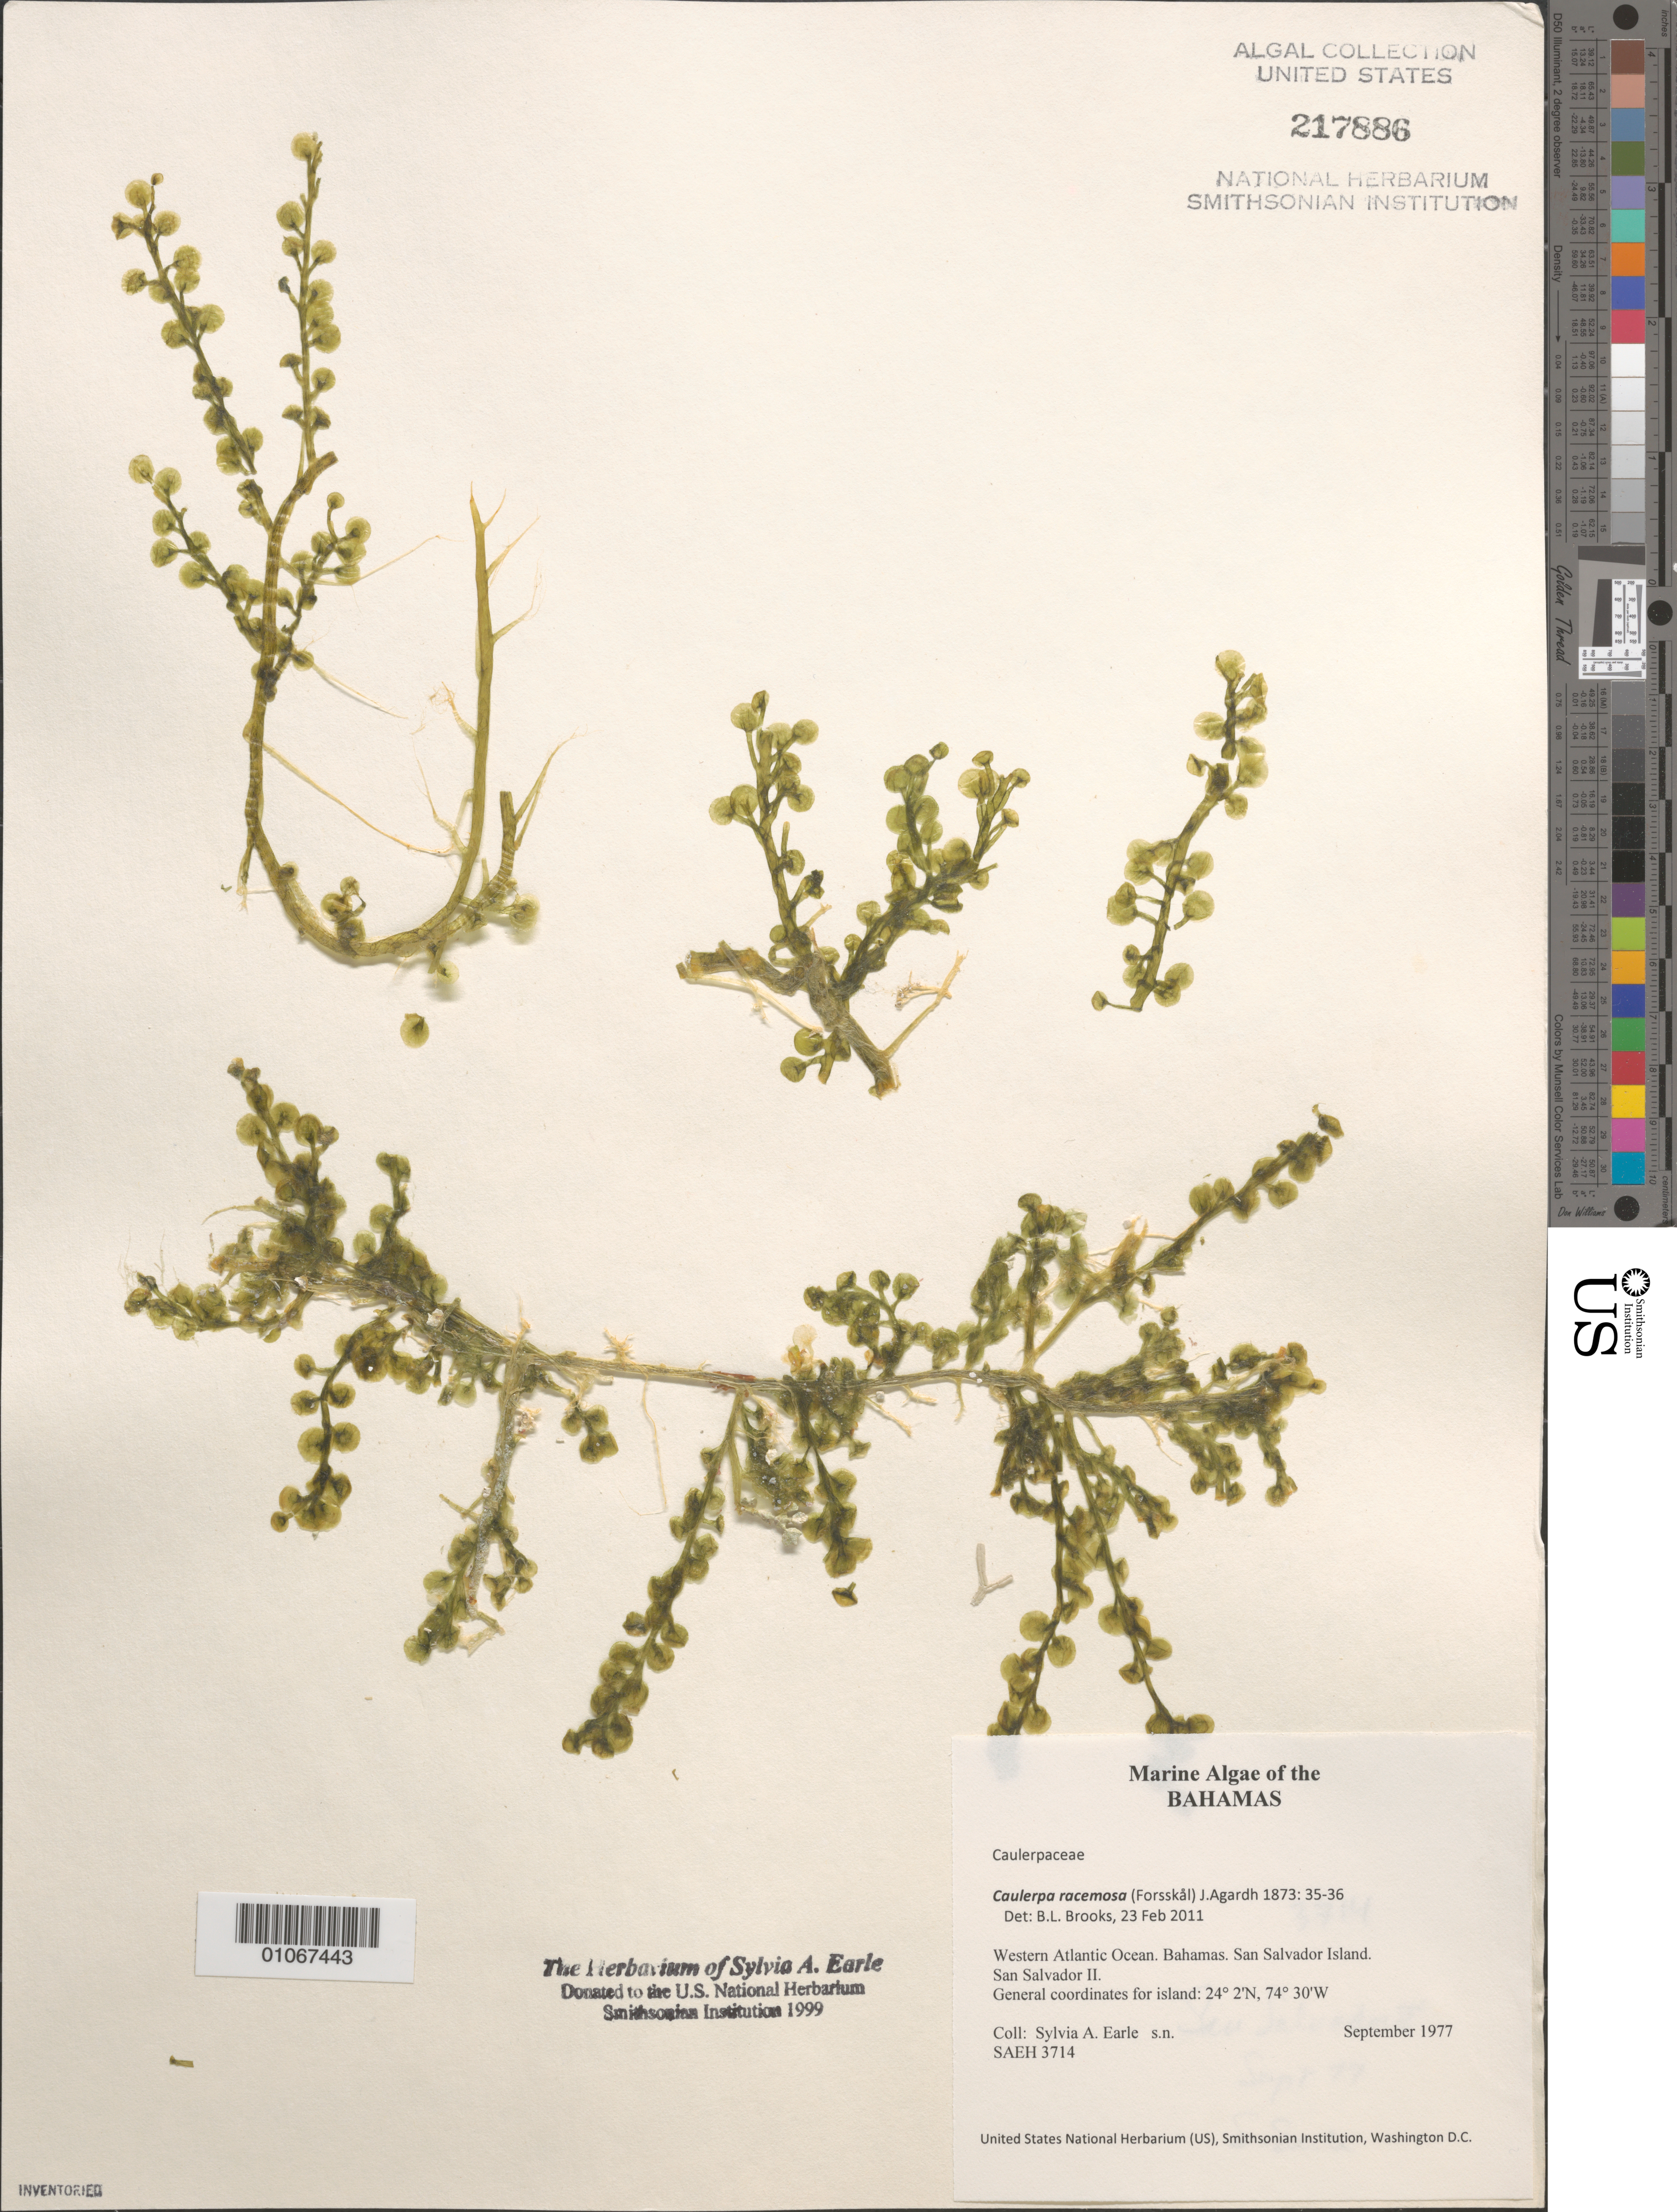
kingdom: Plantae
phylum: Chlorophyta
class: Ulvophyceae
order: Bryopsidales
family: Caulerpaceae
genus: Caulerpa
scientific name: Caulerpa racemosa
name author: (Forssk.) J. Agardh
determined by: Brooks, B. L., (BOT), Smithsonian Institution - National Museum of Natural History (UNITED STATES)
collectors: S. A. Earle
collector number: SAEH 3714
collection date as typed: Sep 1977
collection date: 1977-09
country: Bahamas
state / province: San Salvador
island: San Salvador Island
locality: Western Atlantic Ocean, San Salvador II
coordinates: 24 2'N, 74 30'W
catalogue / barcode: US 217886